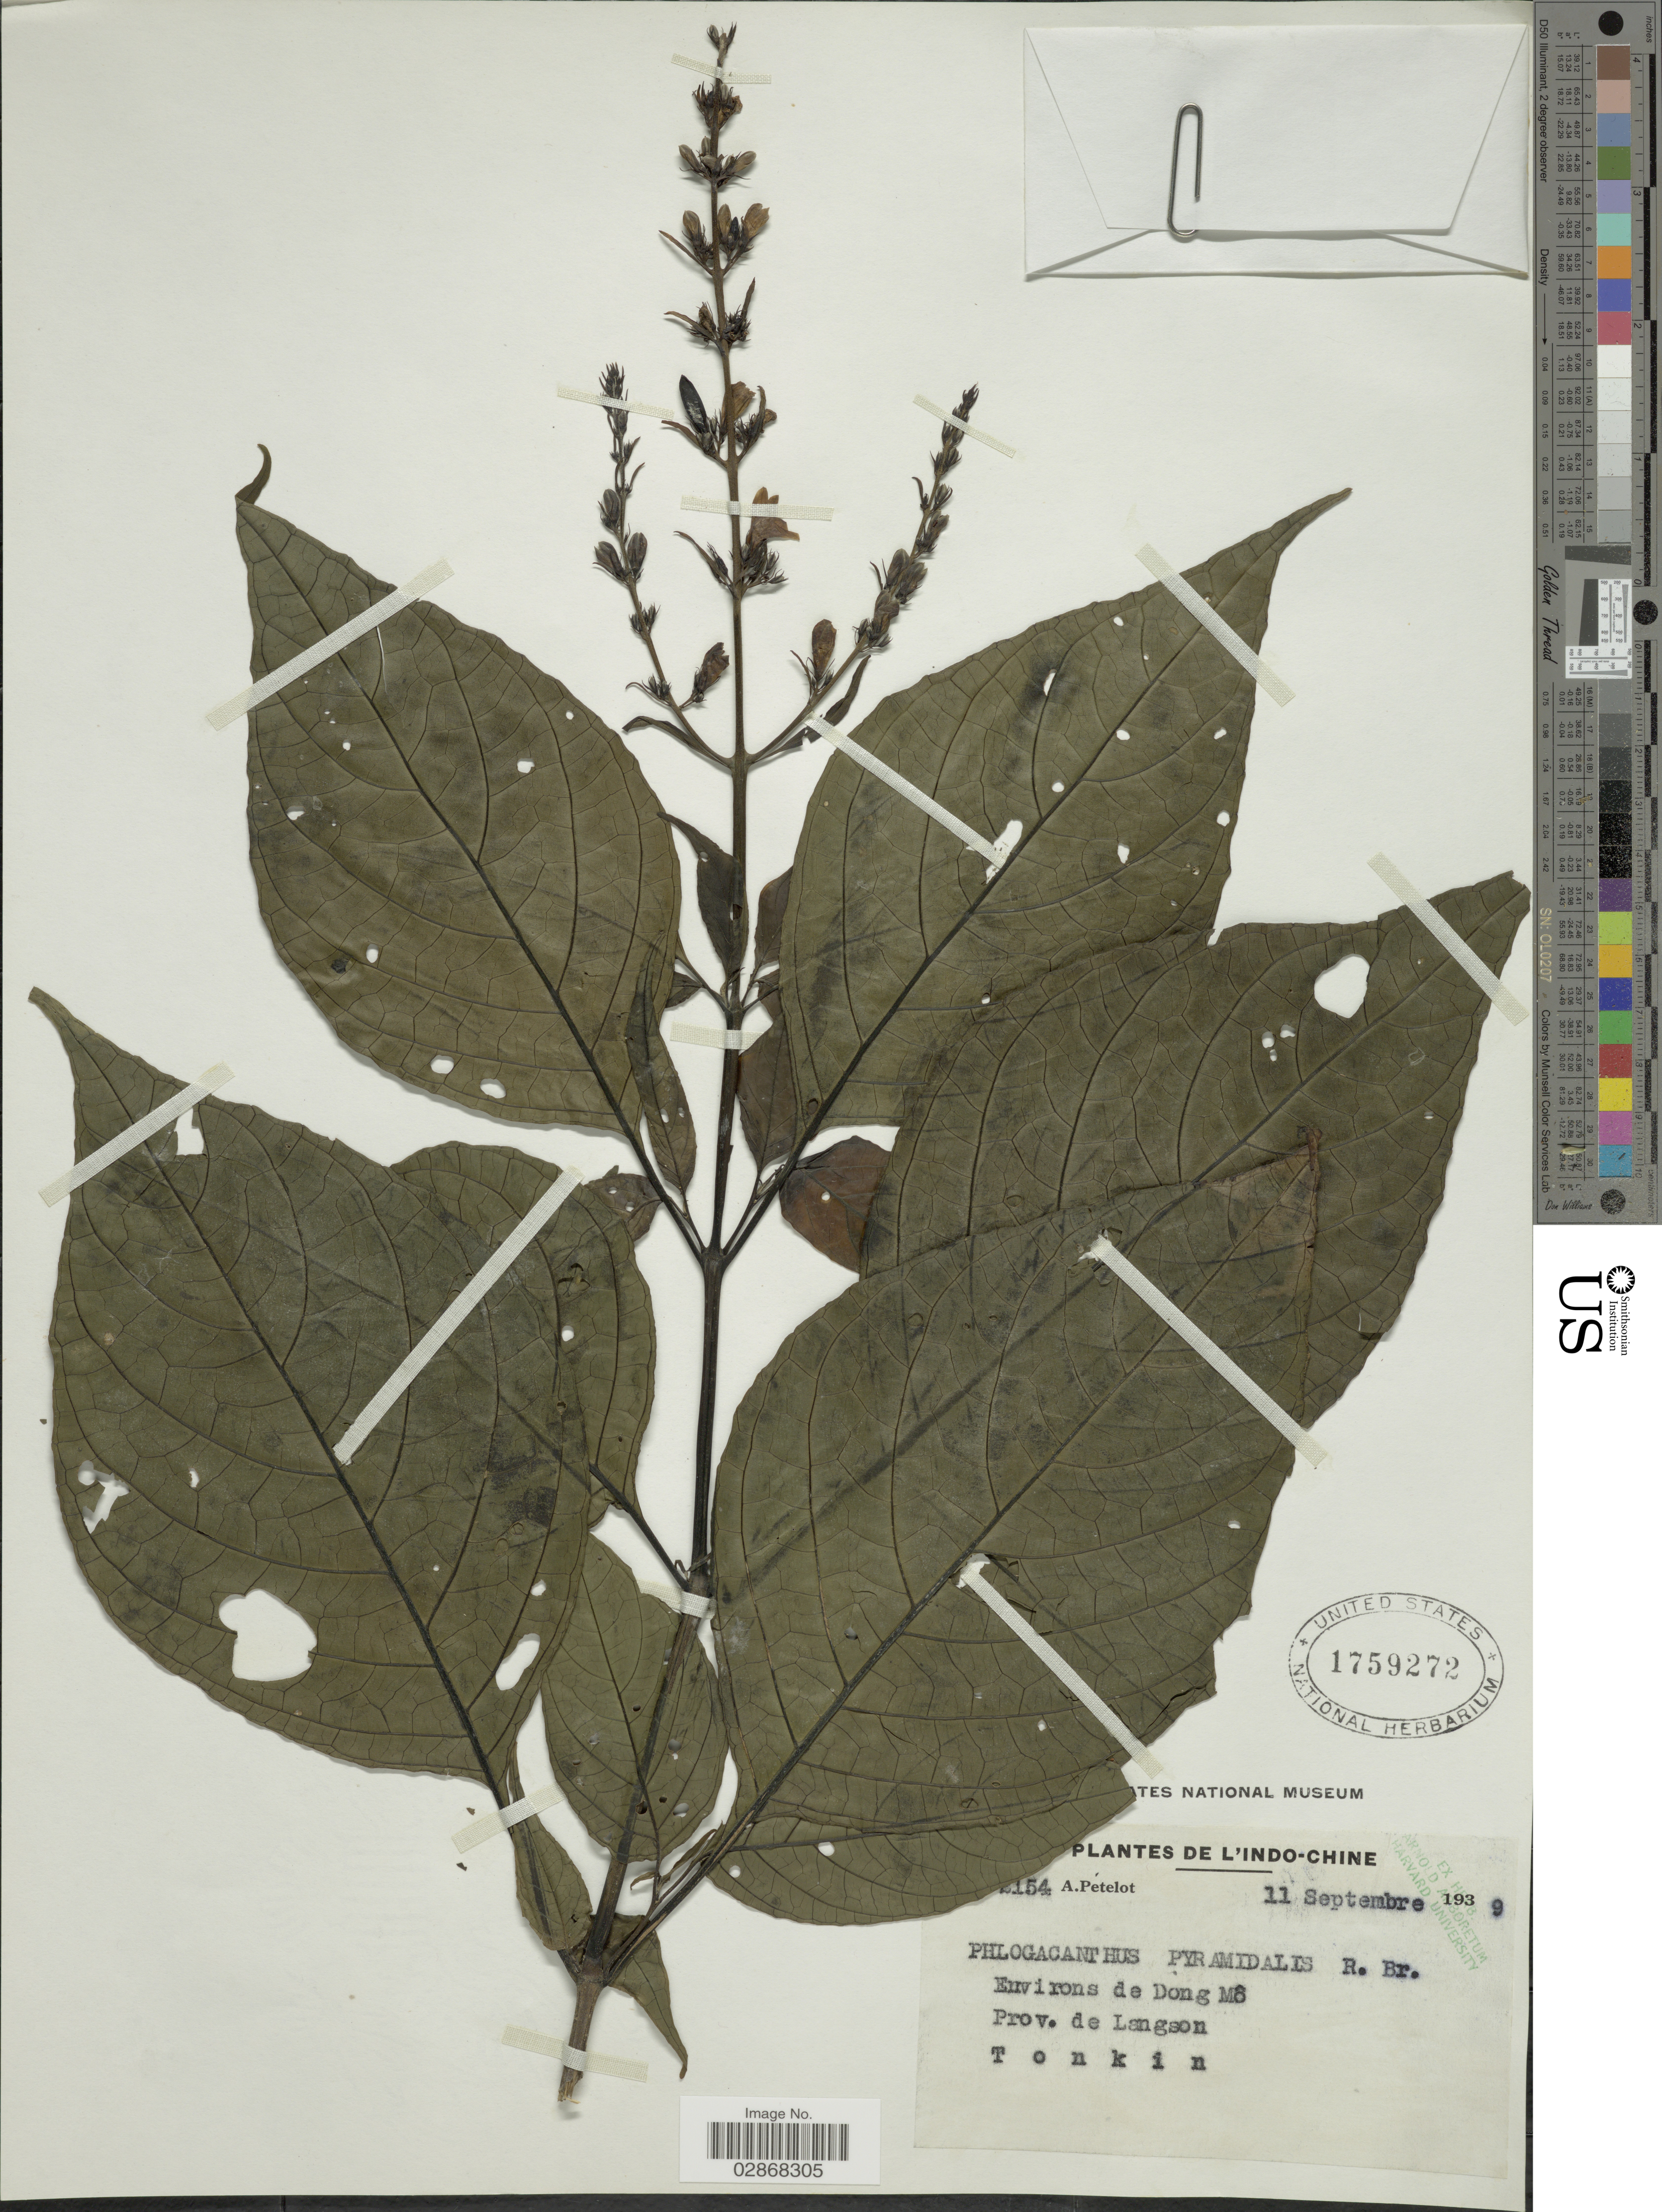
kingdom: Plantae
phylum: Tracheophyta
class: Magnoliopsida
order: Lamiales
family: Acanthaceae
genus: Phlogacanthus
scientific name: Phlogacanthus pyramydalis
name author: (Benoist) Benoist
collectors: A. Petelot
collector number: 2154*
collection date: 1939-09-11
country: Vietnam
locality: De L'Indo-Chine, Environs de Dong M8, Prov. de Langson.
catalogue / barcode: US 1759272